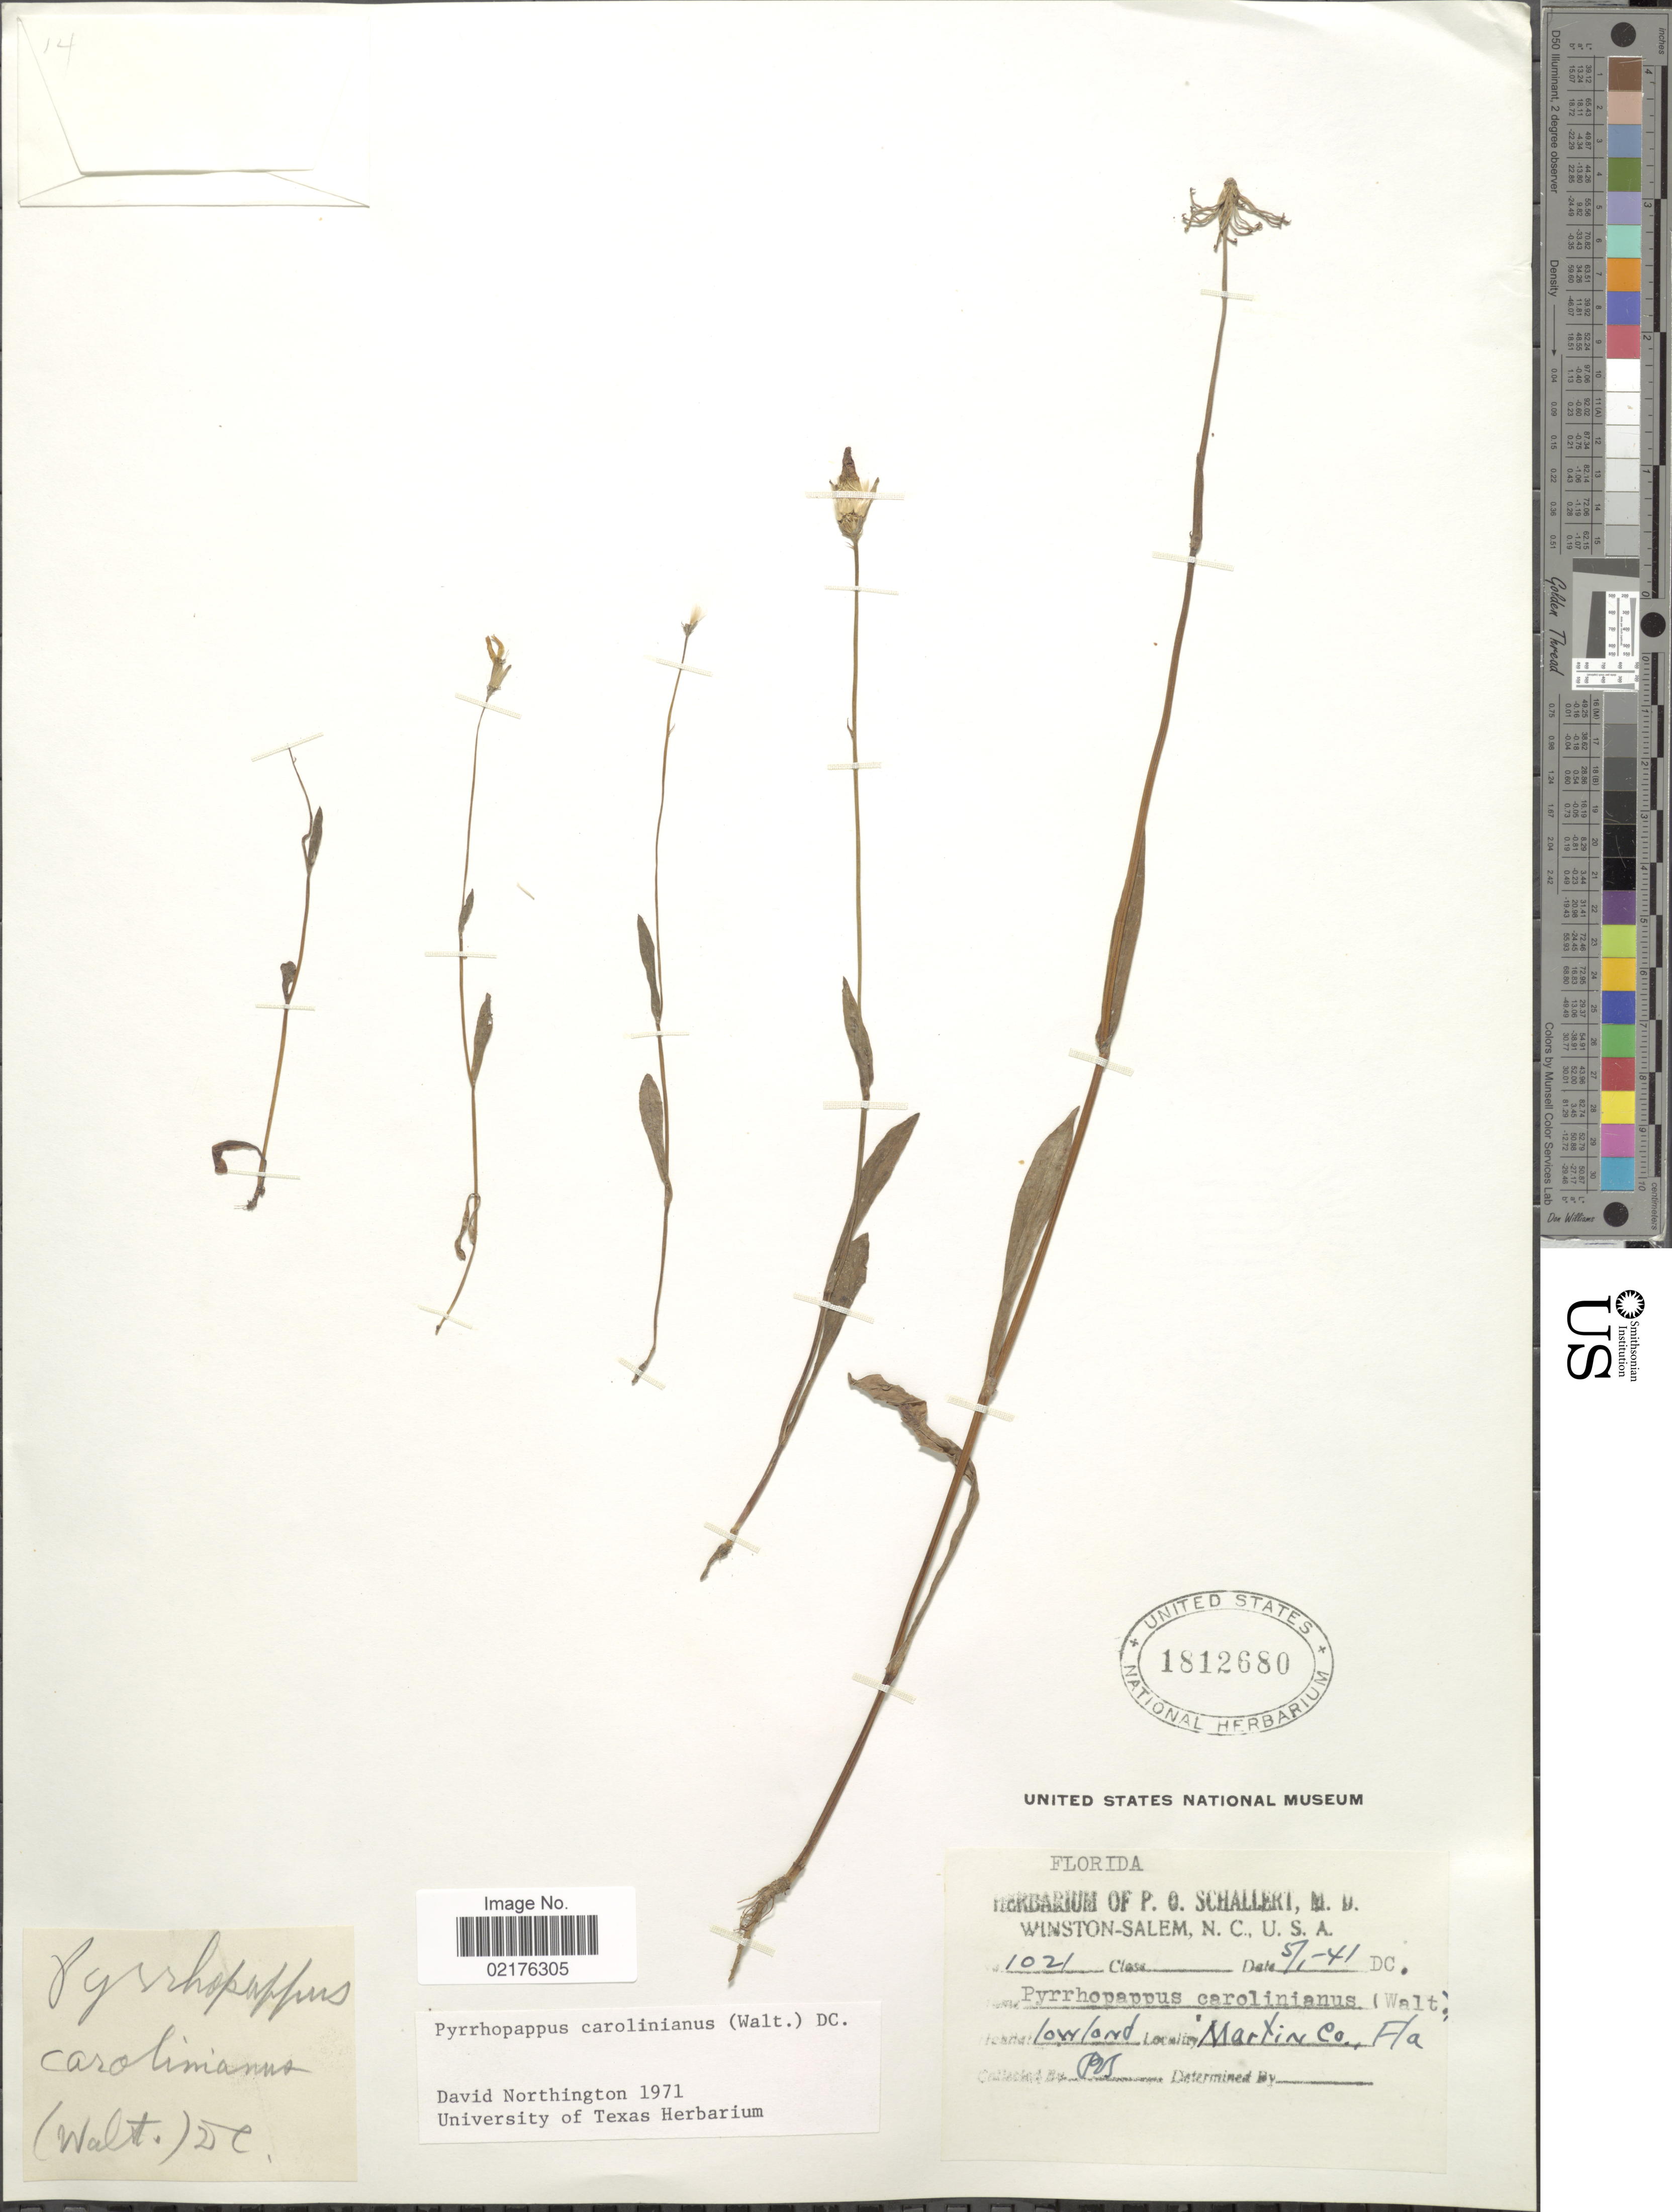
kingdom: Plantae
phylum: Tracheophyta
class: Magnoliopsida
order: Asterales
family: Asteraceae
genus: Pyrrhopappus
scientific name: Pyrrhopappus carolinianus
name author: (Walter) DC.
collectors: P. Schallert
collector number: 1021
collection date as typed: Transcribed d/m/y: 1/5/41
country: United States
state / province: Florida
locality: Lowland, Martin Co., Fla.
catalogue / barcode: US 1812680